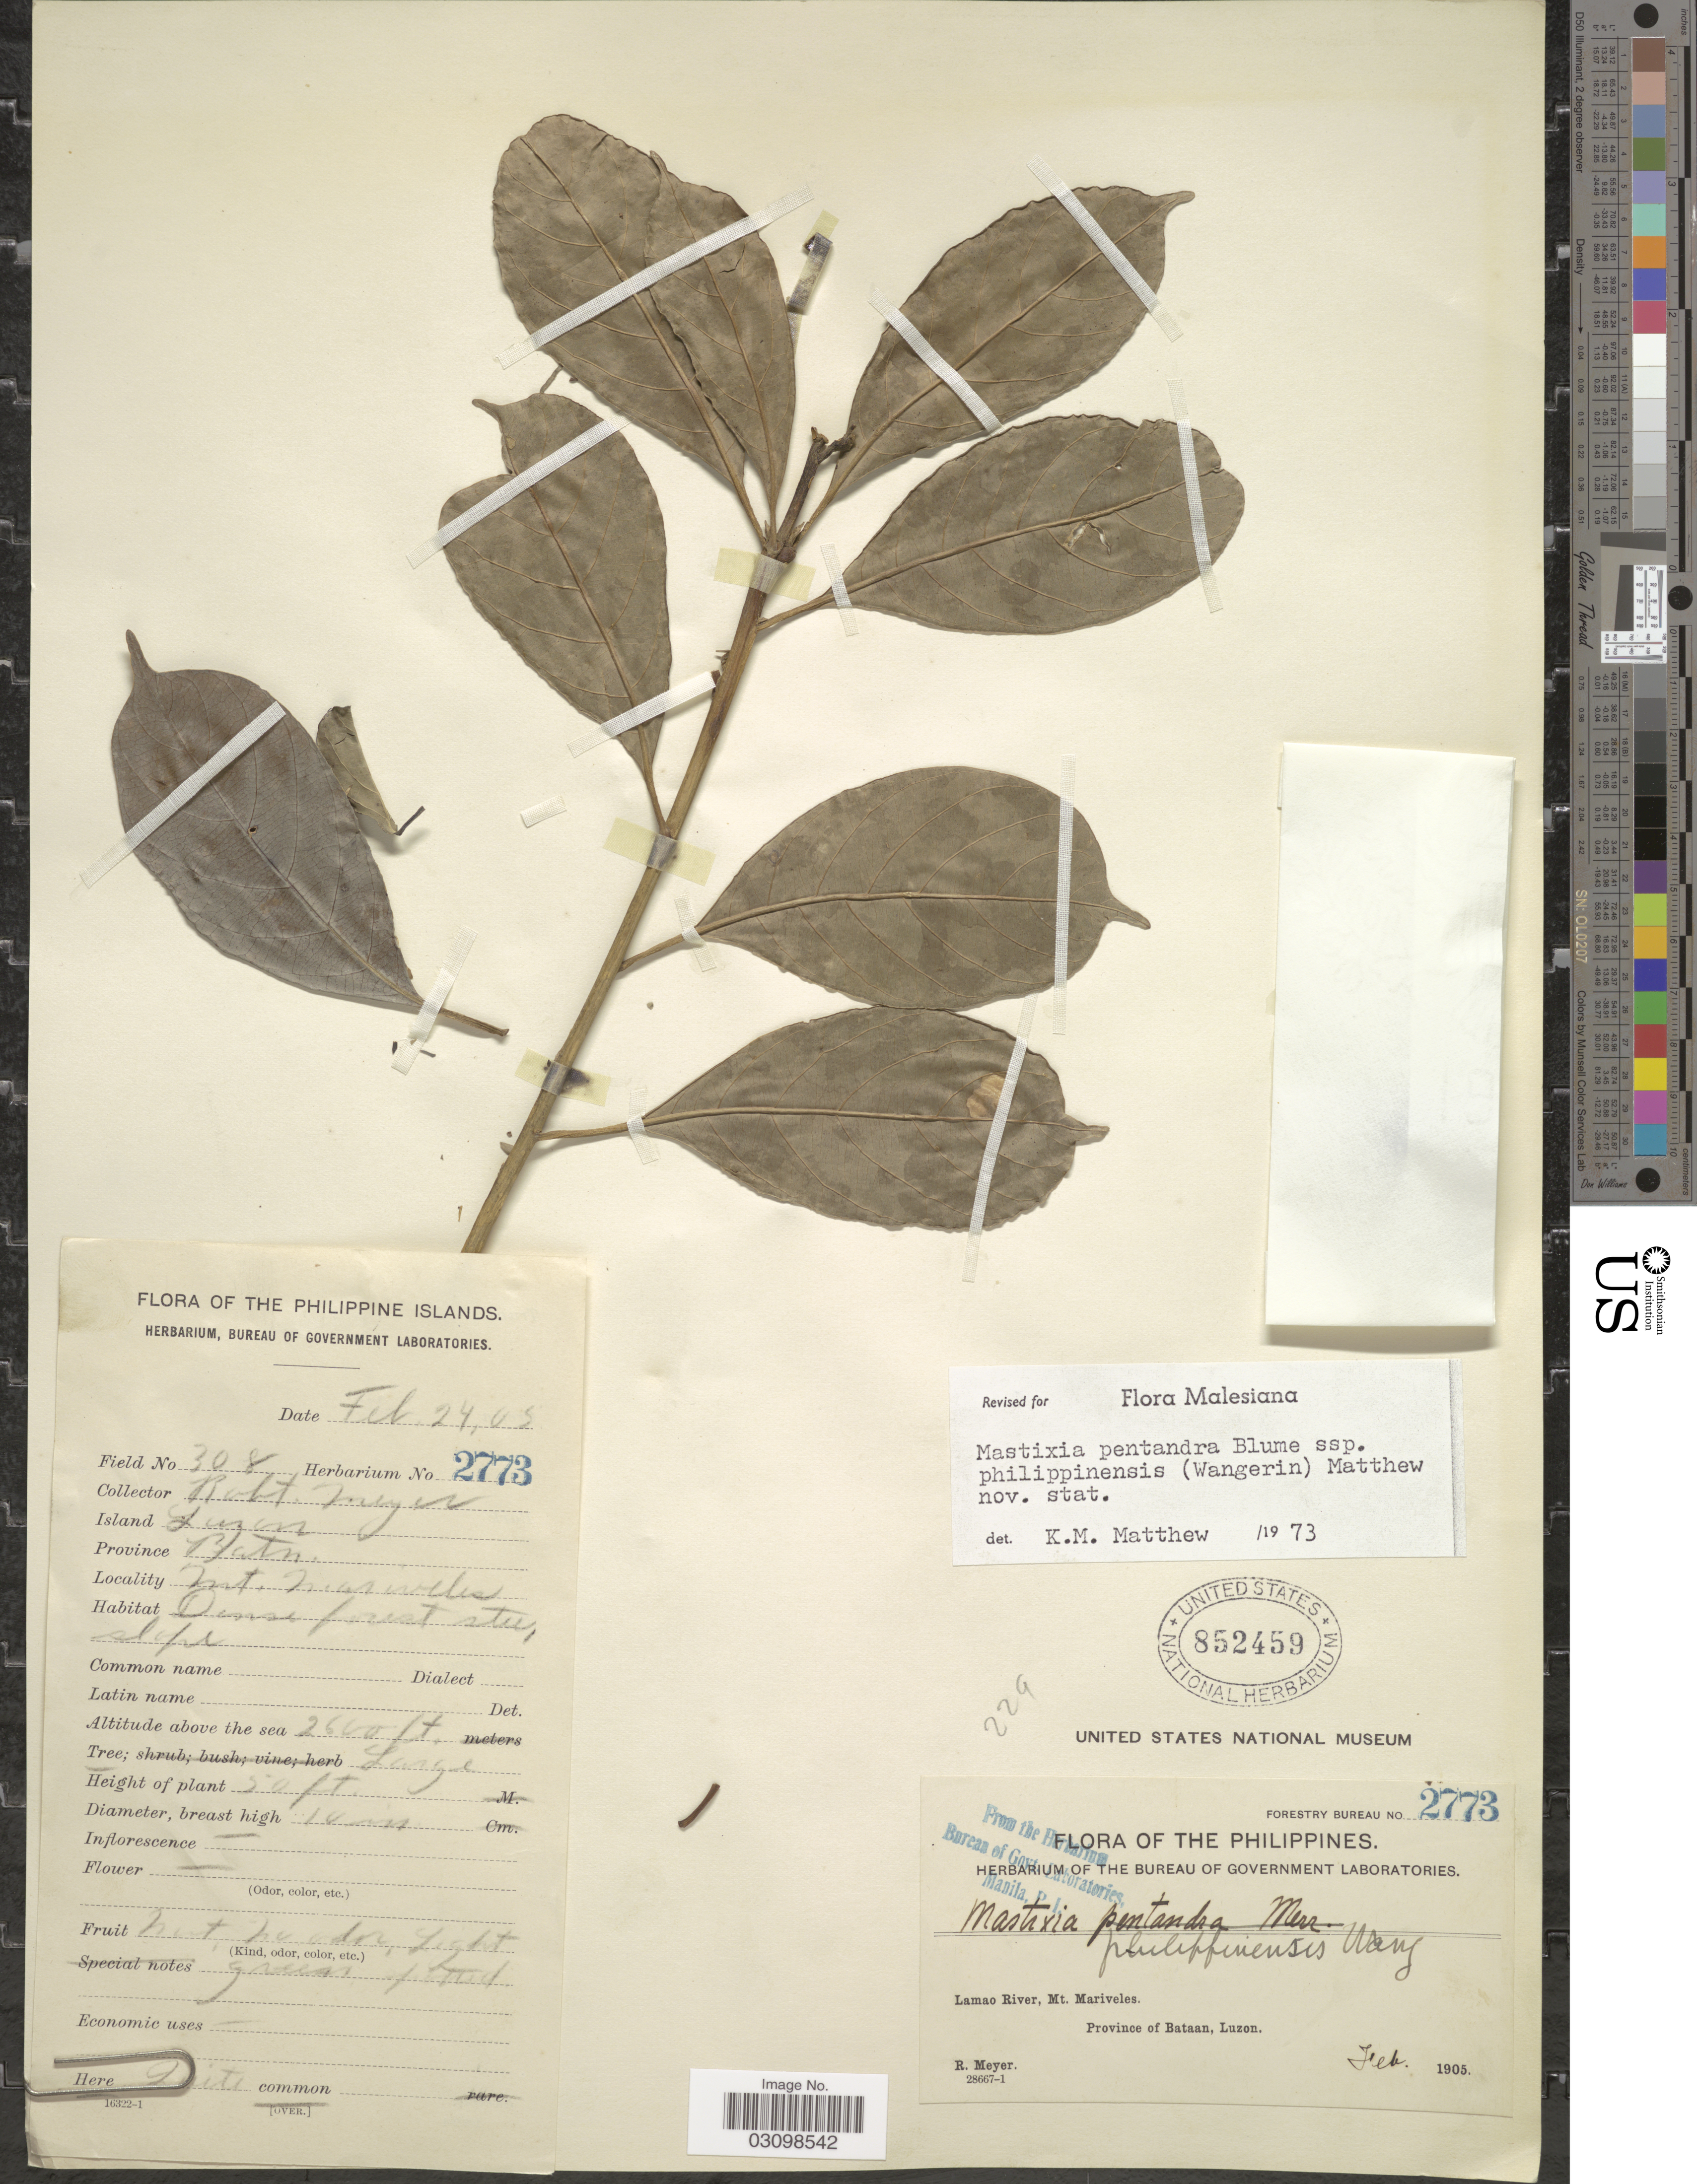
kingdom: Plantae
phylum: Tracheophyta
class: Magnoliopsida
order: Cornales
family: Nyssaceae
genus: Mastixia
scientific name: Mastixia pentandra subsp. philippinensis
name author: Wangerin & K.M. Matthew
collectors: R. Meyer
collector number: Forestry Bureau 2773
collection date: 1905-02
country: Philippines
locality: Lamao River, Mt. Mariveles. Province of Bataan, Island Luzon.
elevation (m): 792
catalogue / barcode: US 852459